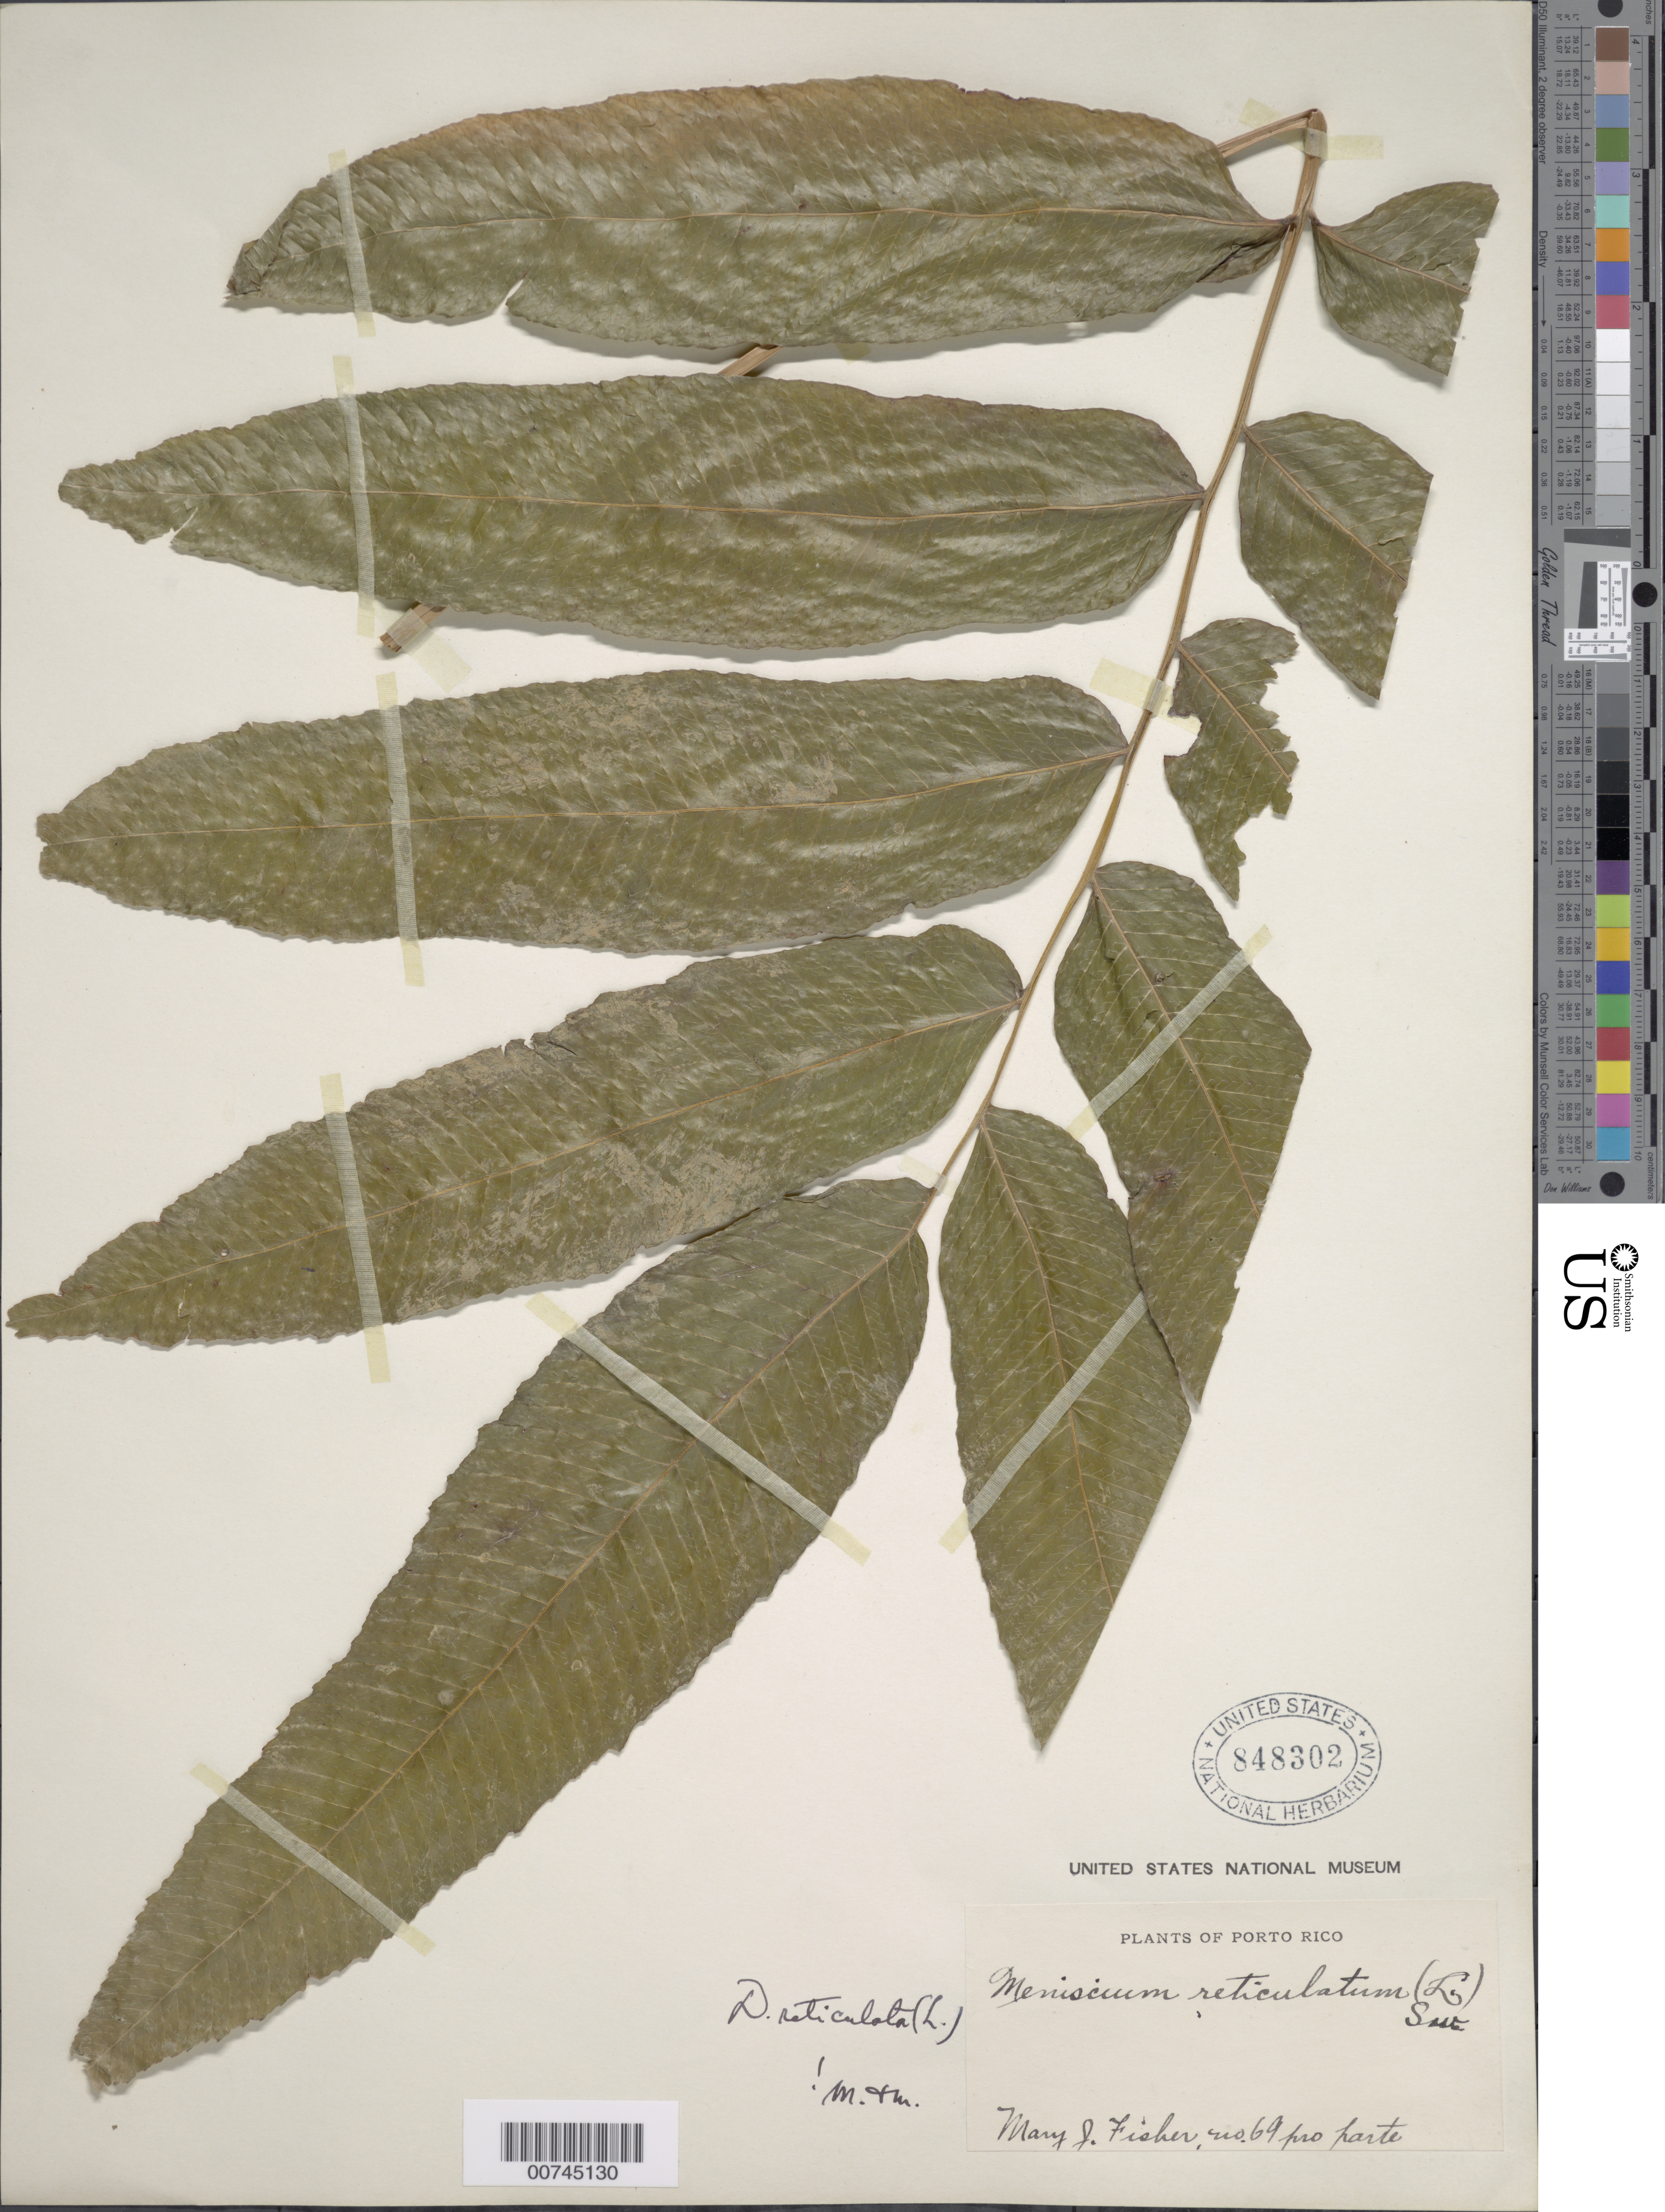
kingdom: Plantae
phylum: Tracheophyta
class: Polypodiopsida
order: Polypodiales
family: Thelypteridaceae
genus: Meniscium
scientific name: Meniscium reticulatum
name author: (L.) Sw.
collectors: M. J. Fisher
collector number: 69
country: Puerto Rico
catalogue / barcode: US 848302